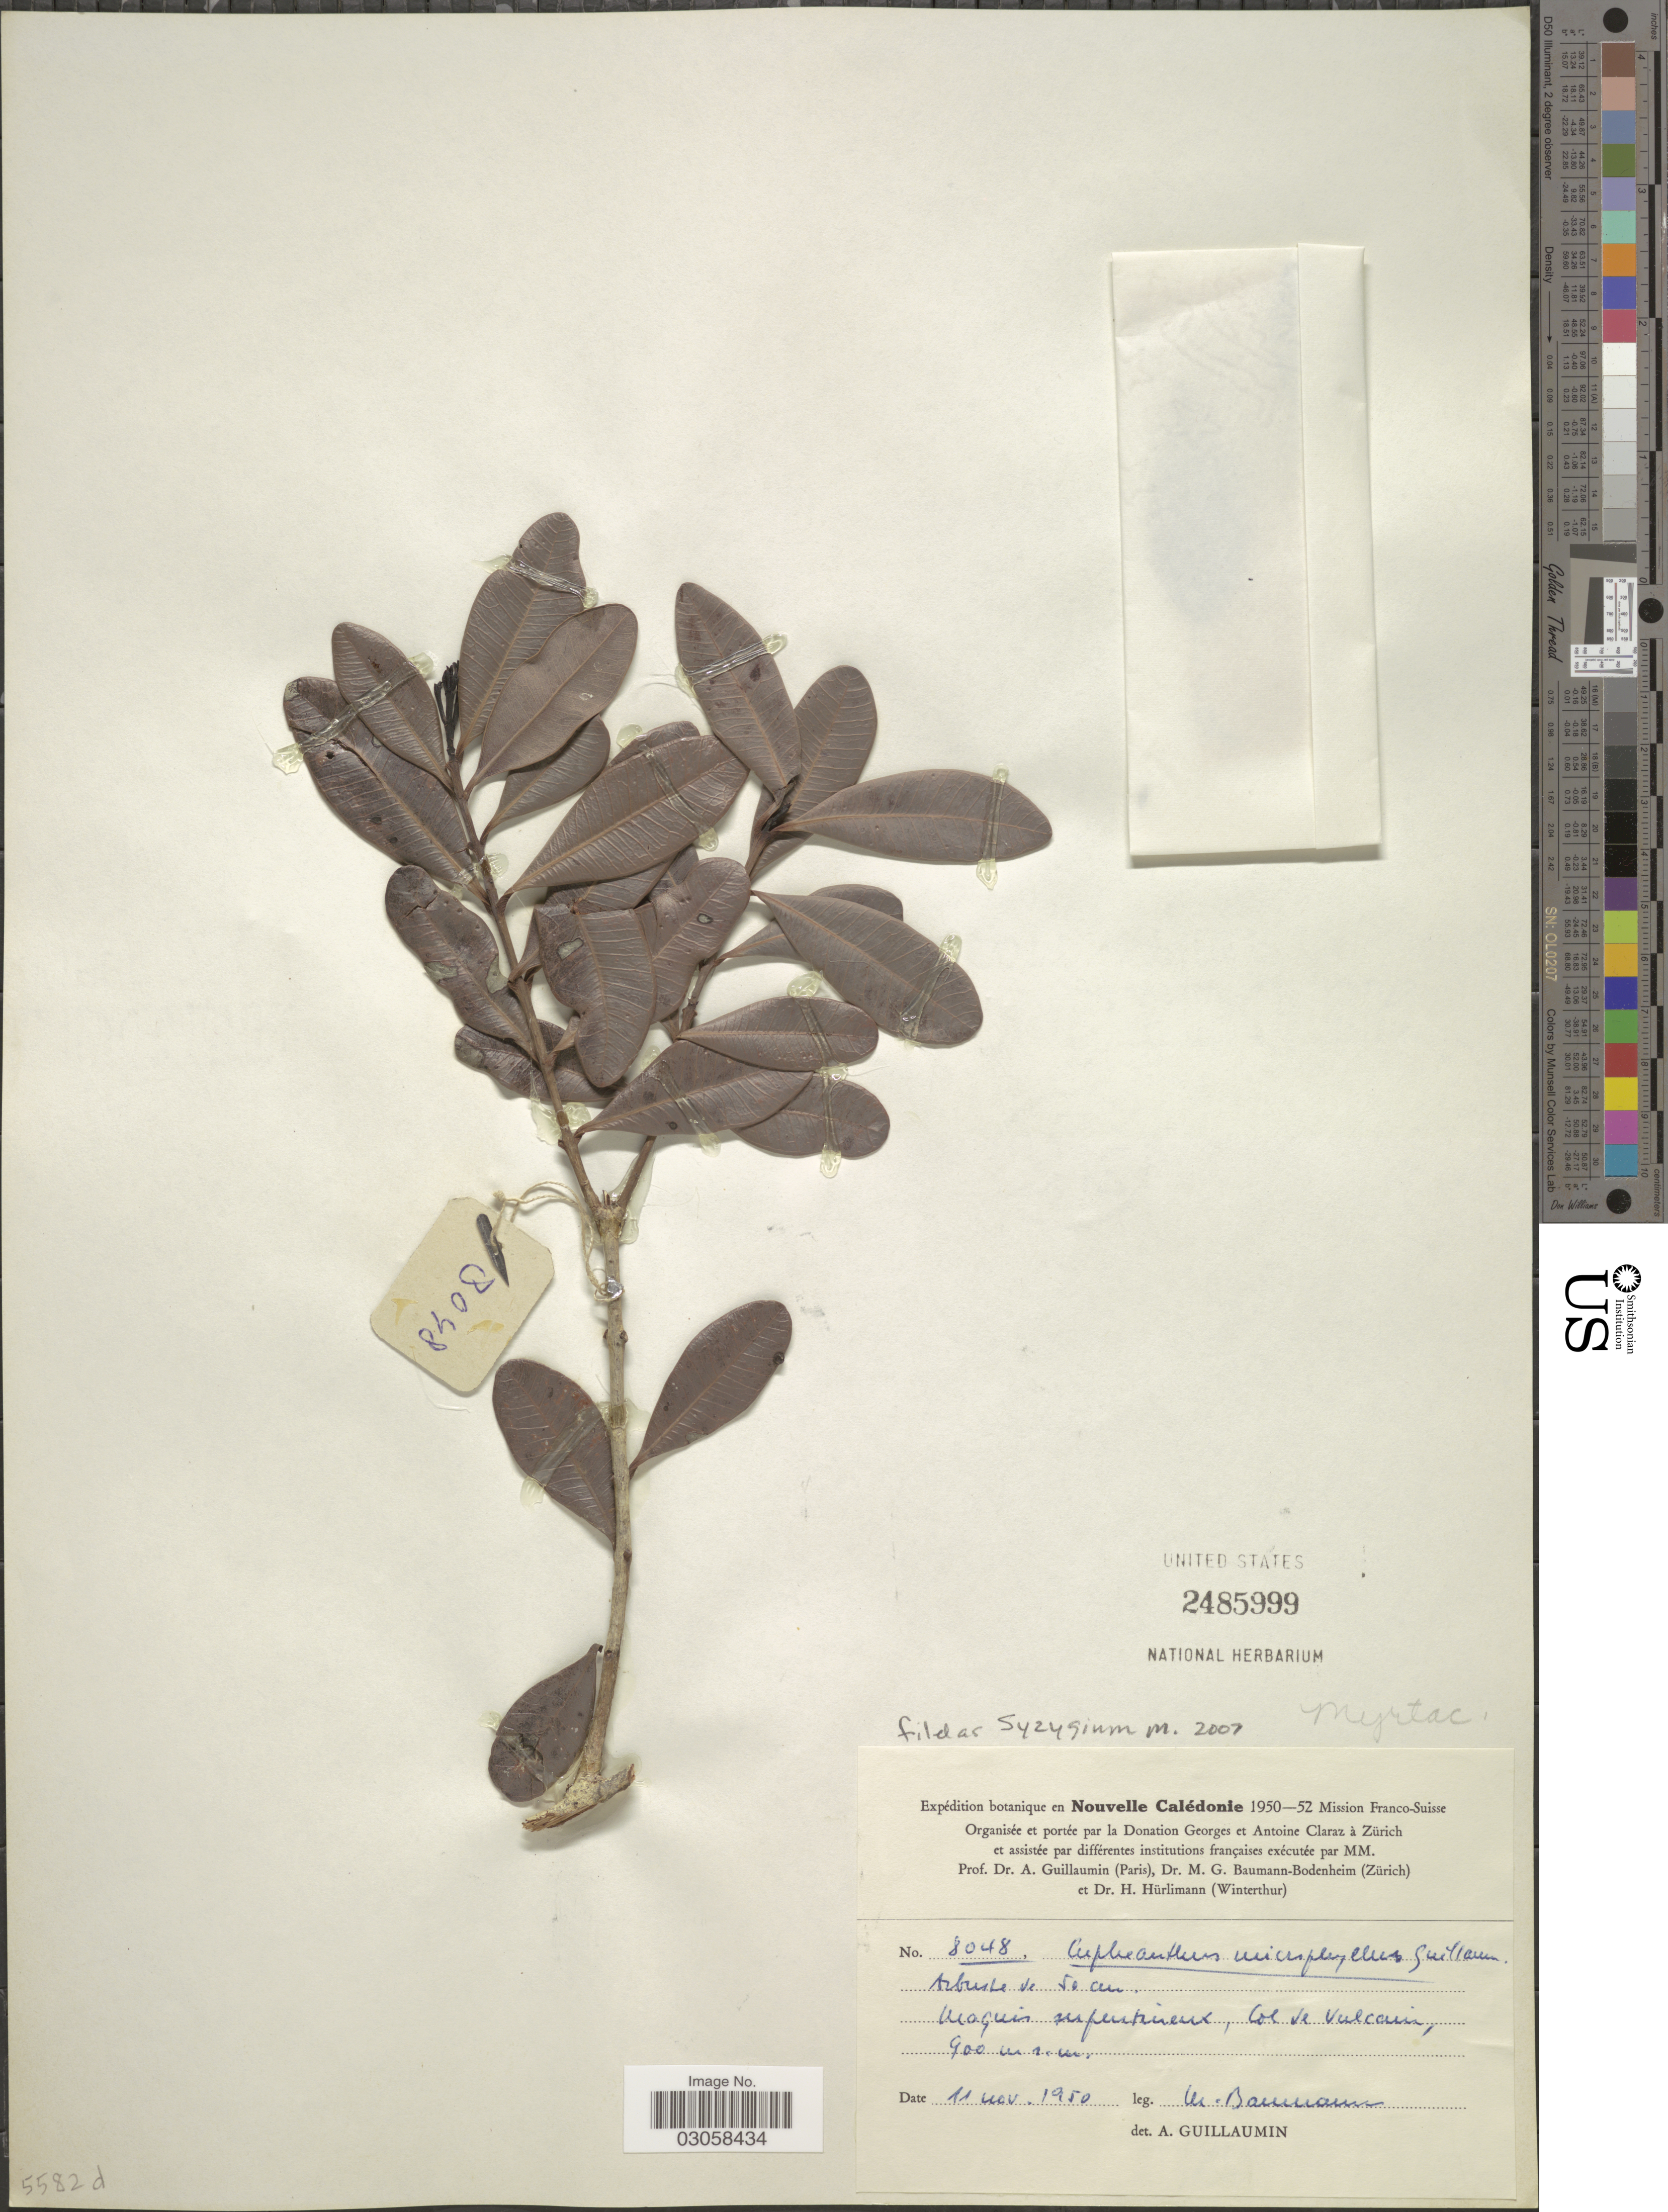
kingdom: Plantae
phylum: Tracheophyta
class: Magnoliopsida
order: Myrtales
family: Myrtaceae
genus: Syzygium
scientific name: Syzygium microphyllum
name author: (Bedd.) Gamble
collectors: M. G. Baumann-Bodenheim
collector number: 8048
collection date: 1950-11-11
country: New Caledonia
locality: Nouvelle Calédonie. Maquis serpentineux de montagne, Col de Vulcan.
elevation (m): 900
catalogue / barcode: US 2485999